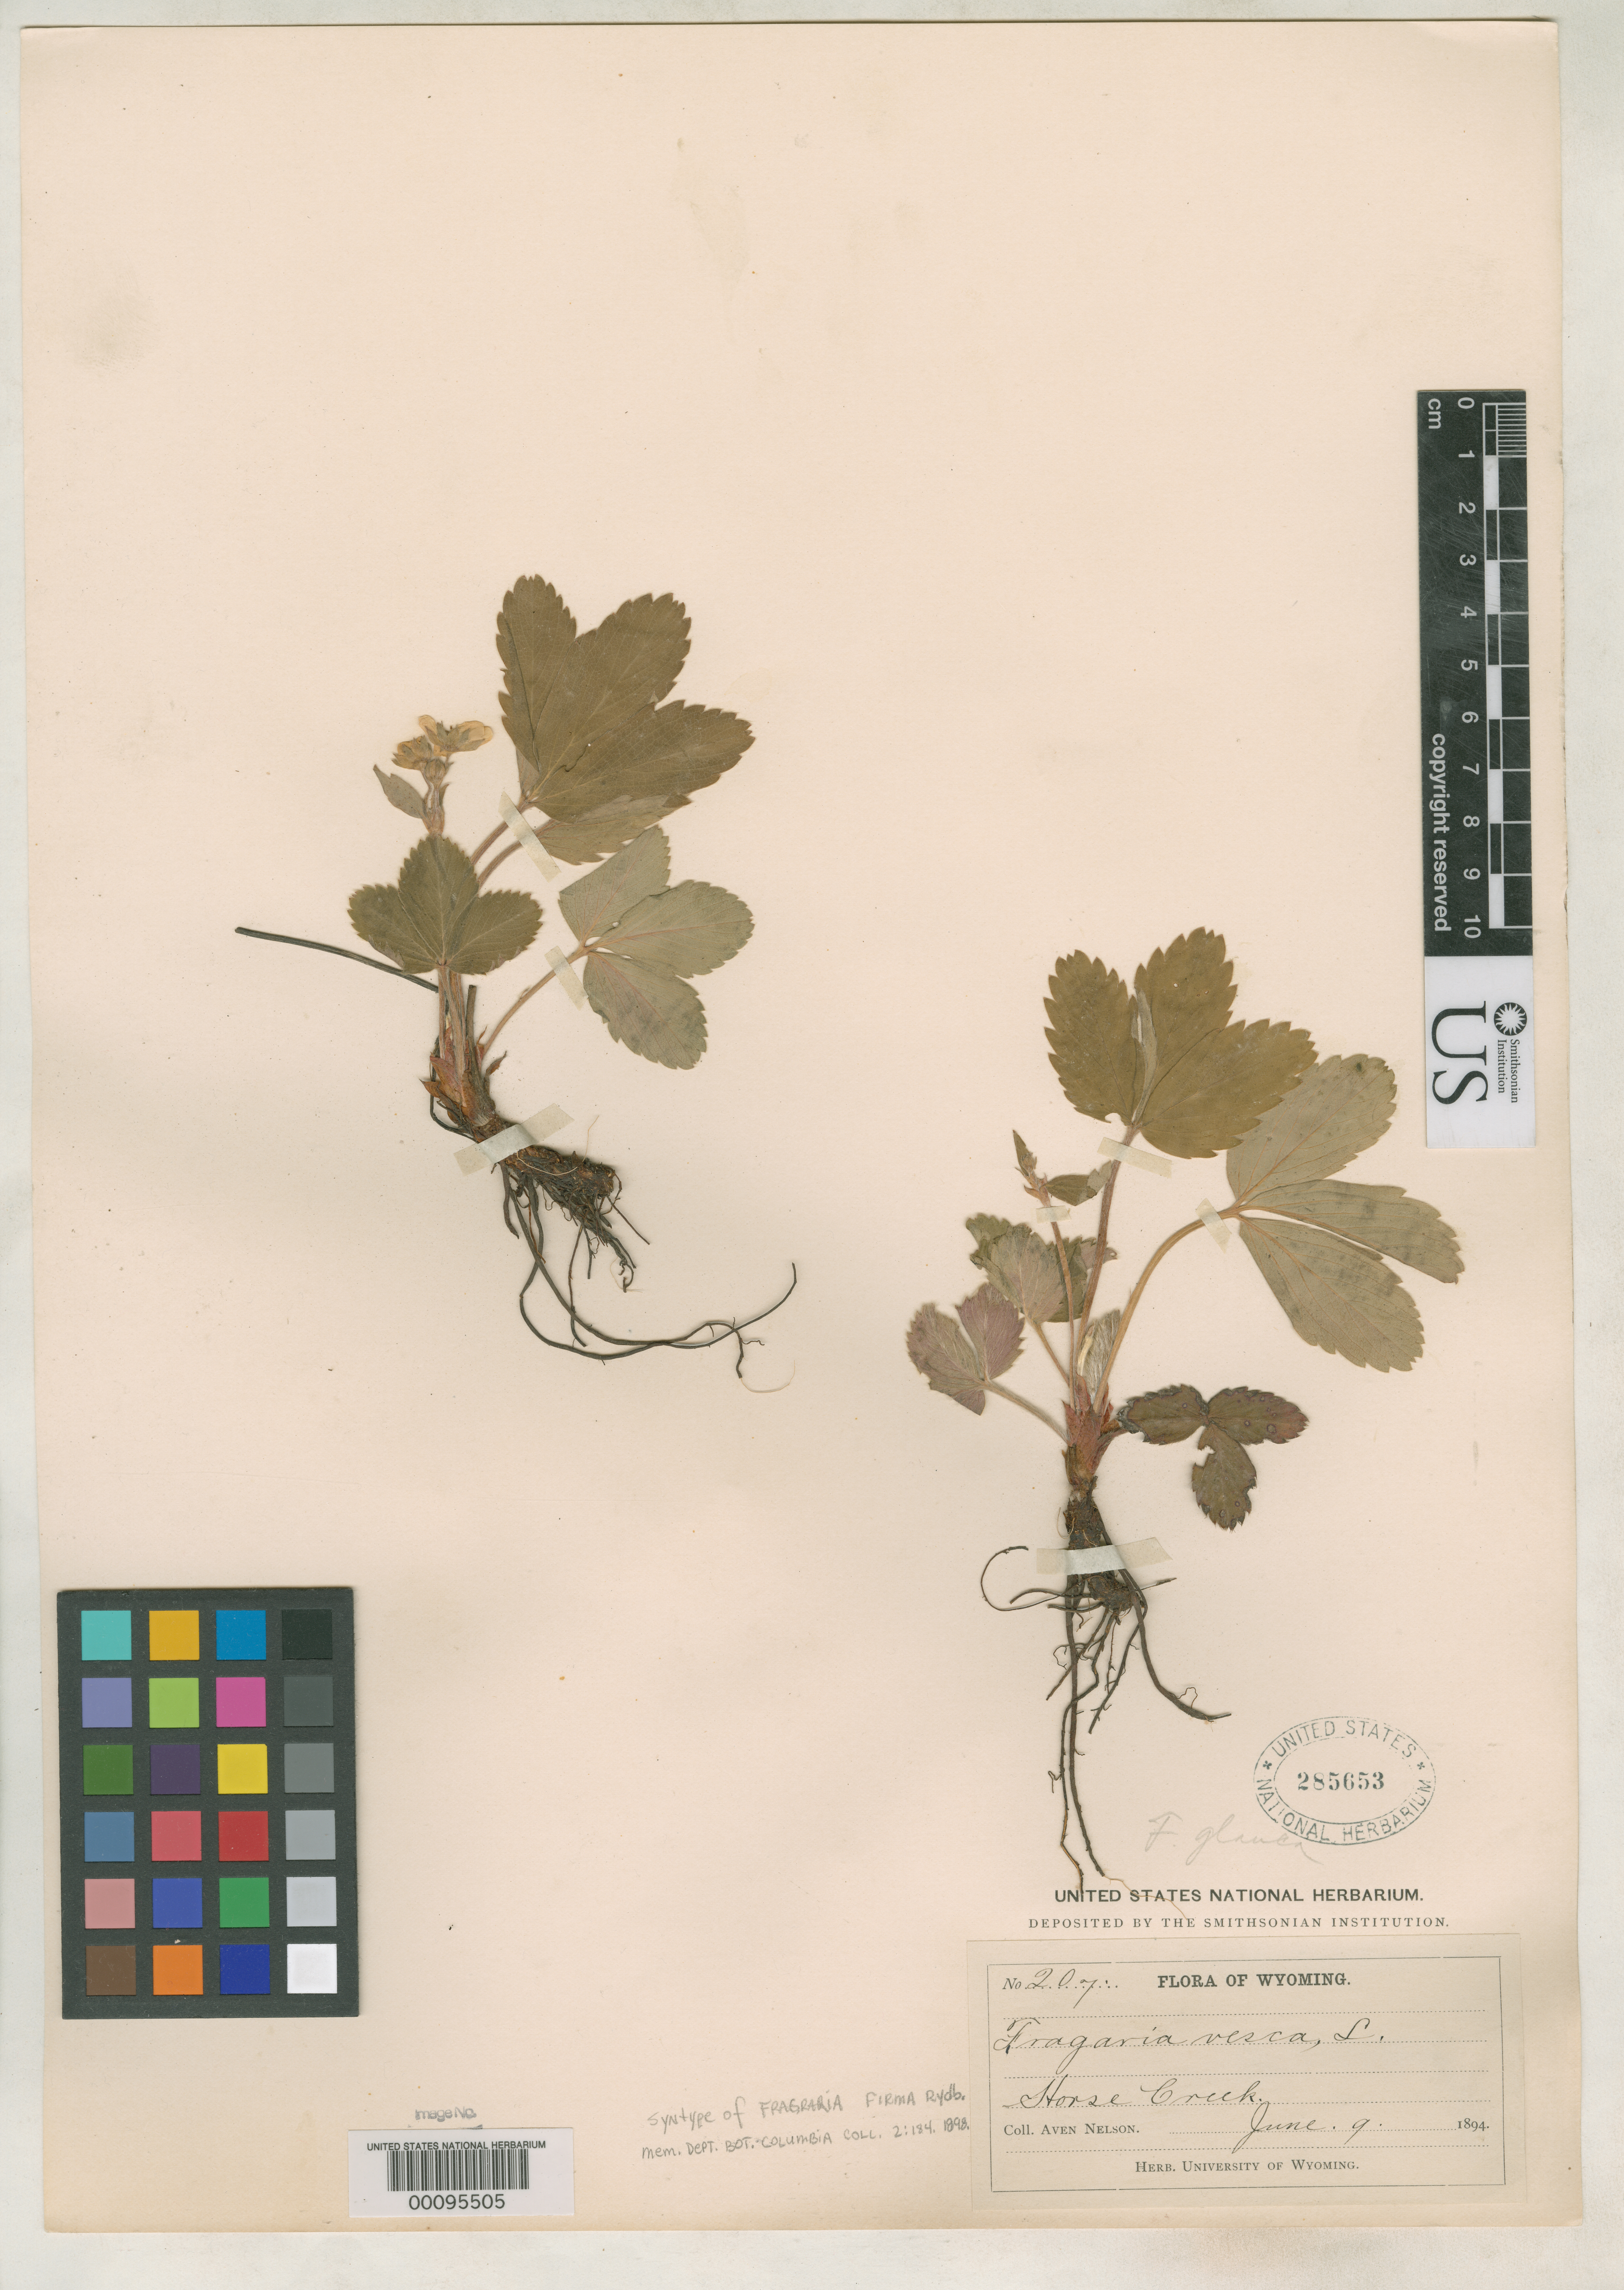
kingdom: Plantae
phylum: Tracheophyta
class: Magnoliopsida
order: Rosales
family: Rosaceae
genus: Fragaria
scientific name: Fragaria firma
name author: Rydb.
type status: Syntype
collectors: A. Nelson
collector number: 207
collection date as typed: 09 Jun 1894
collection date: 1894-06-09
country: United States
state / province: Wyoming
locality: Horse Creek.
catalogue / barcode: US 285653